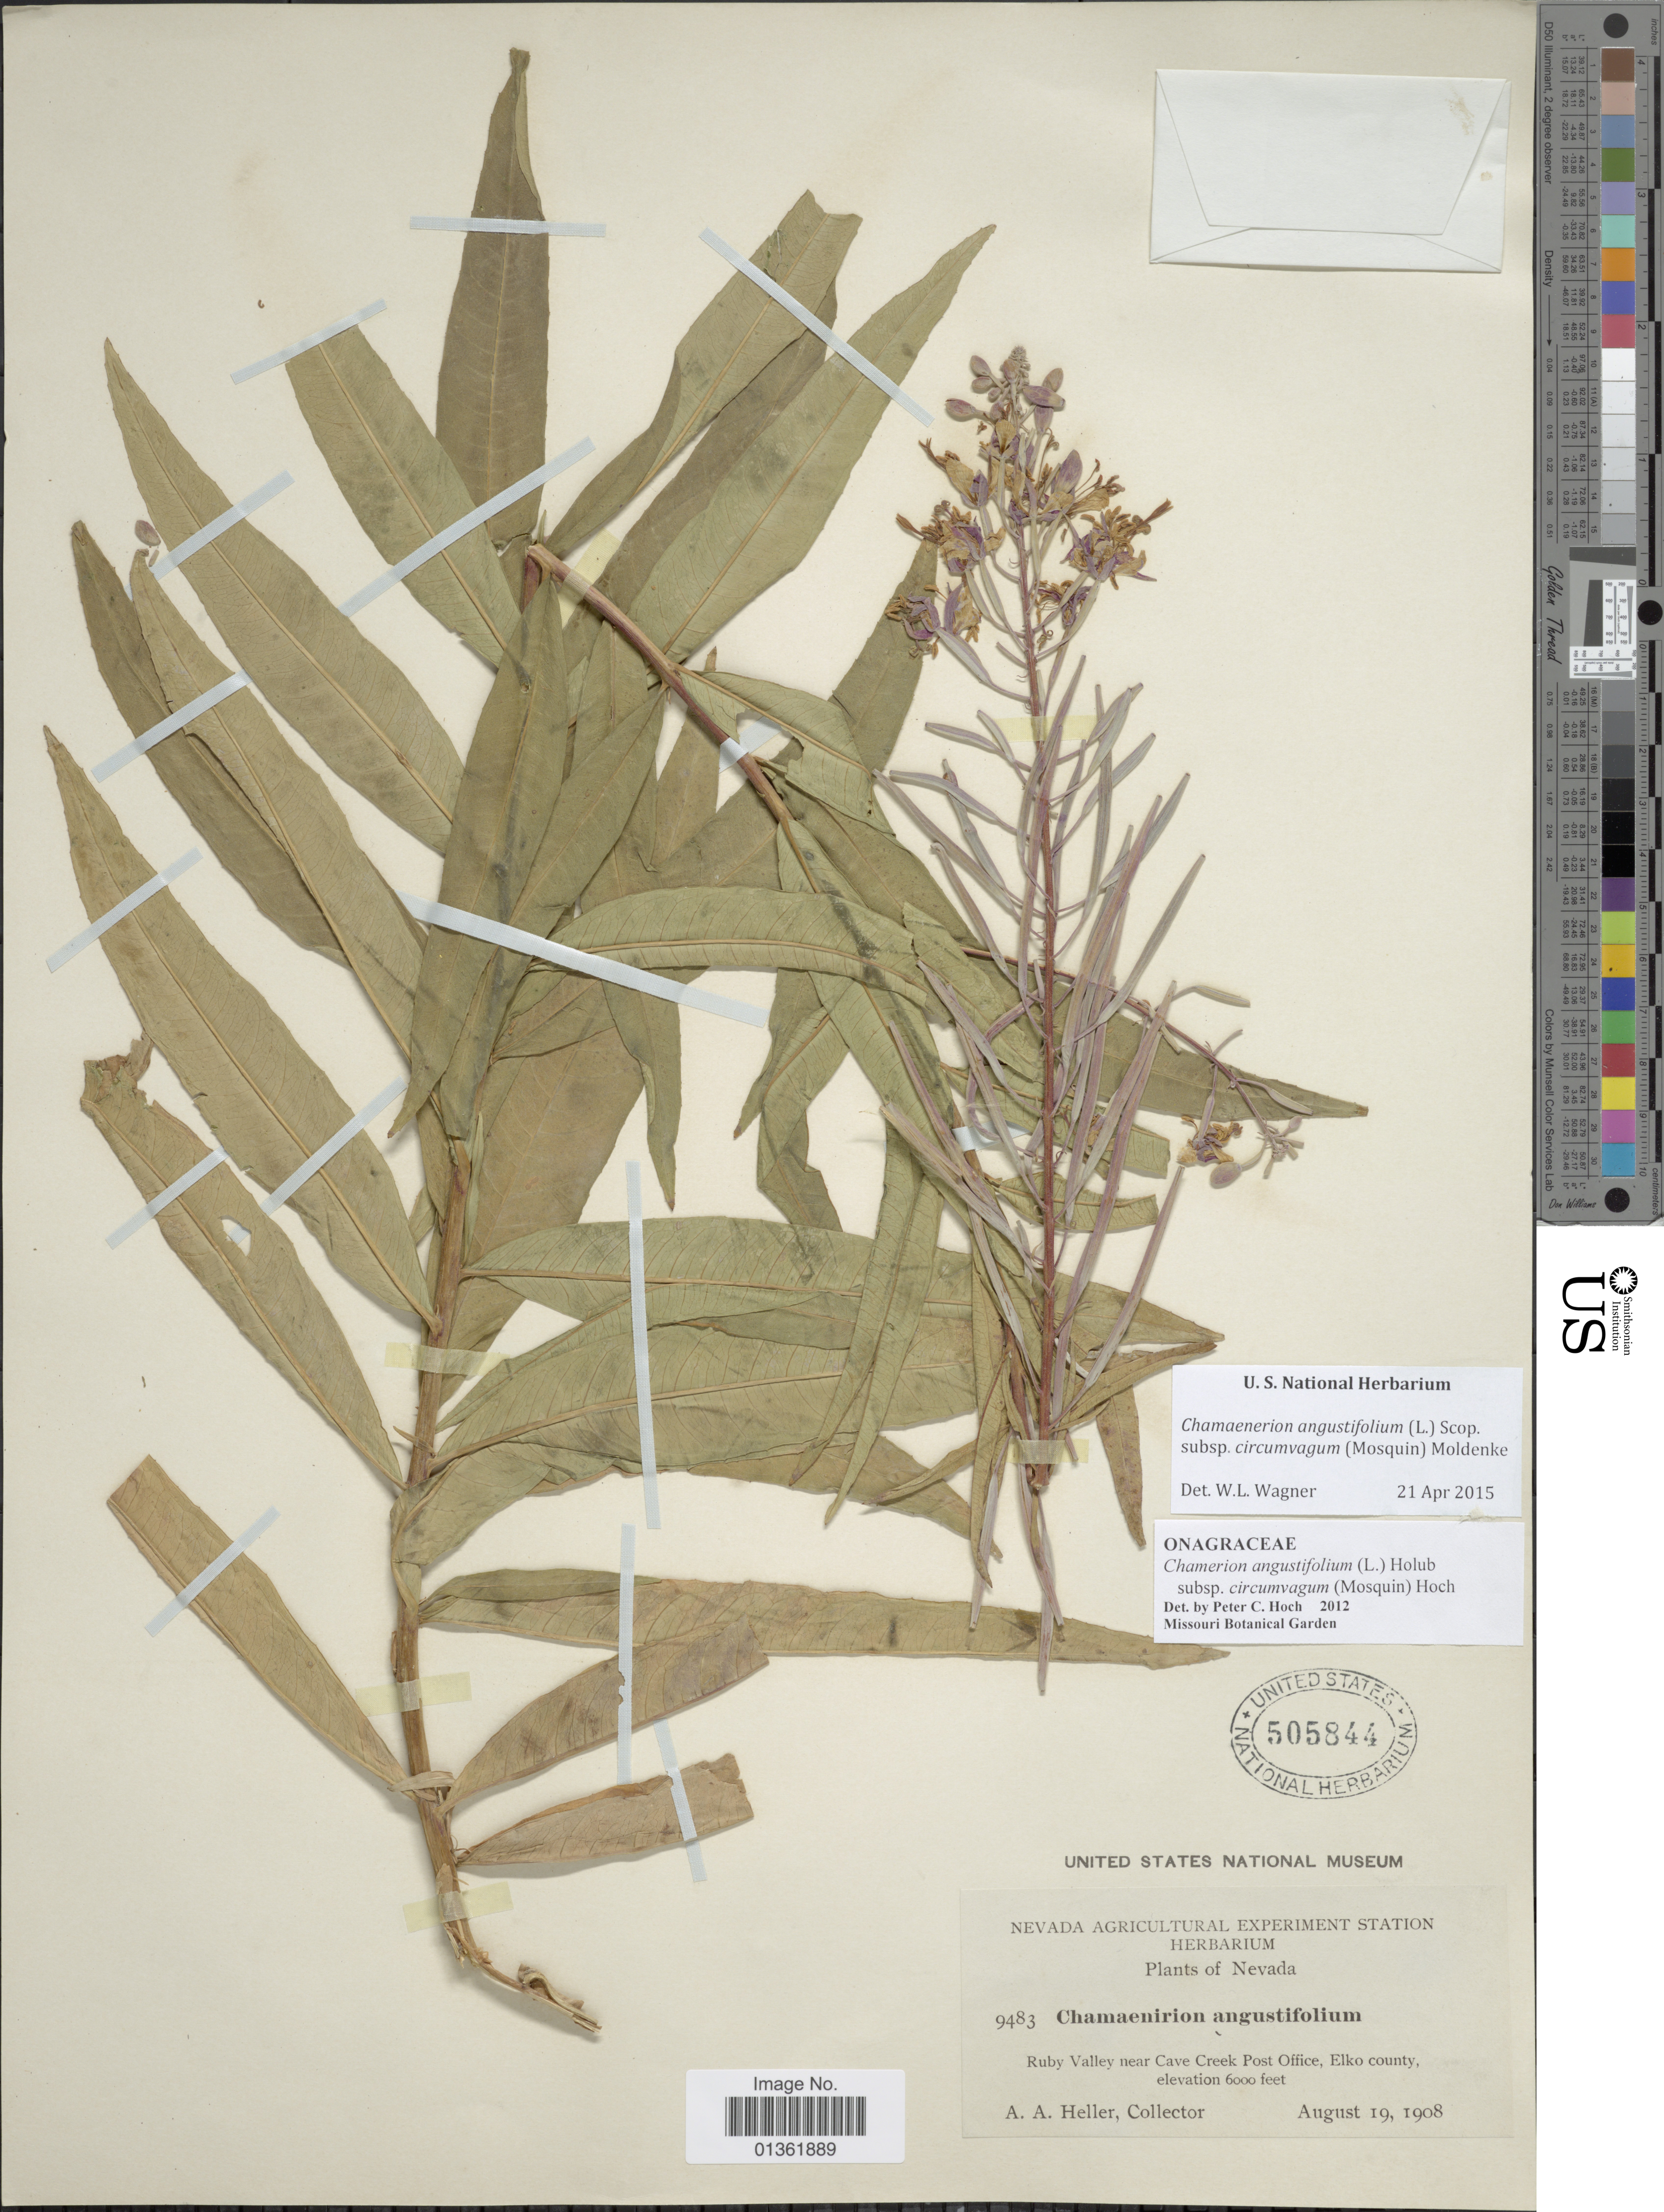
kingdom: Plantae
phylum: Tracheophyta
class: Magnoliopsida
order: Myrtales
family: Onagraceae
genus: Chamaenerion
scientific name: Chamaenerion angustifolium subsp. circumvagum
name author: (Mosquin) Moldenke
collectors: A. A. Heller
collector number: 9483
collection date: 1908-08-19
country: United States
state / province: Nevada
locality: Ruby Valley near Cave Creek Post Office, Elko county.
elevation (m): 1829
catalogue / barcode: US 505844